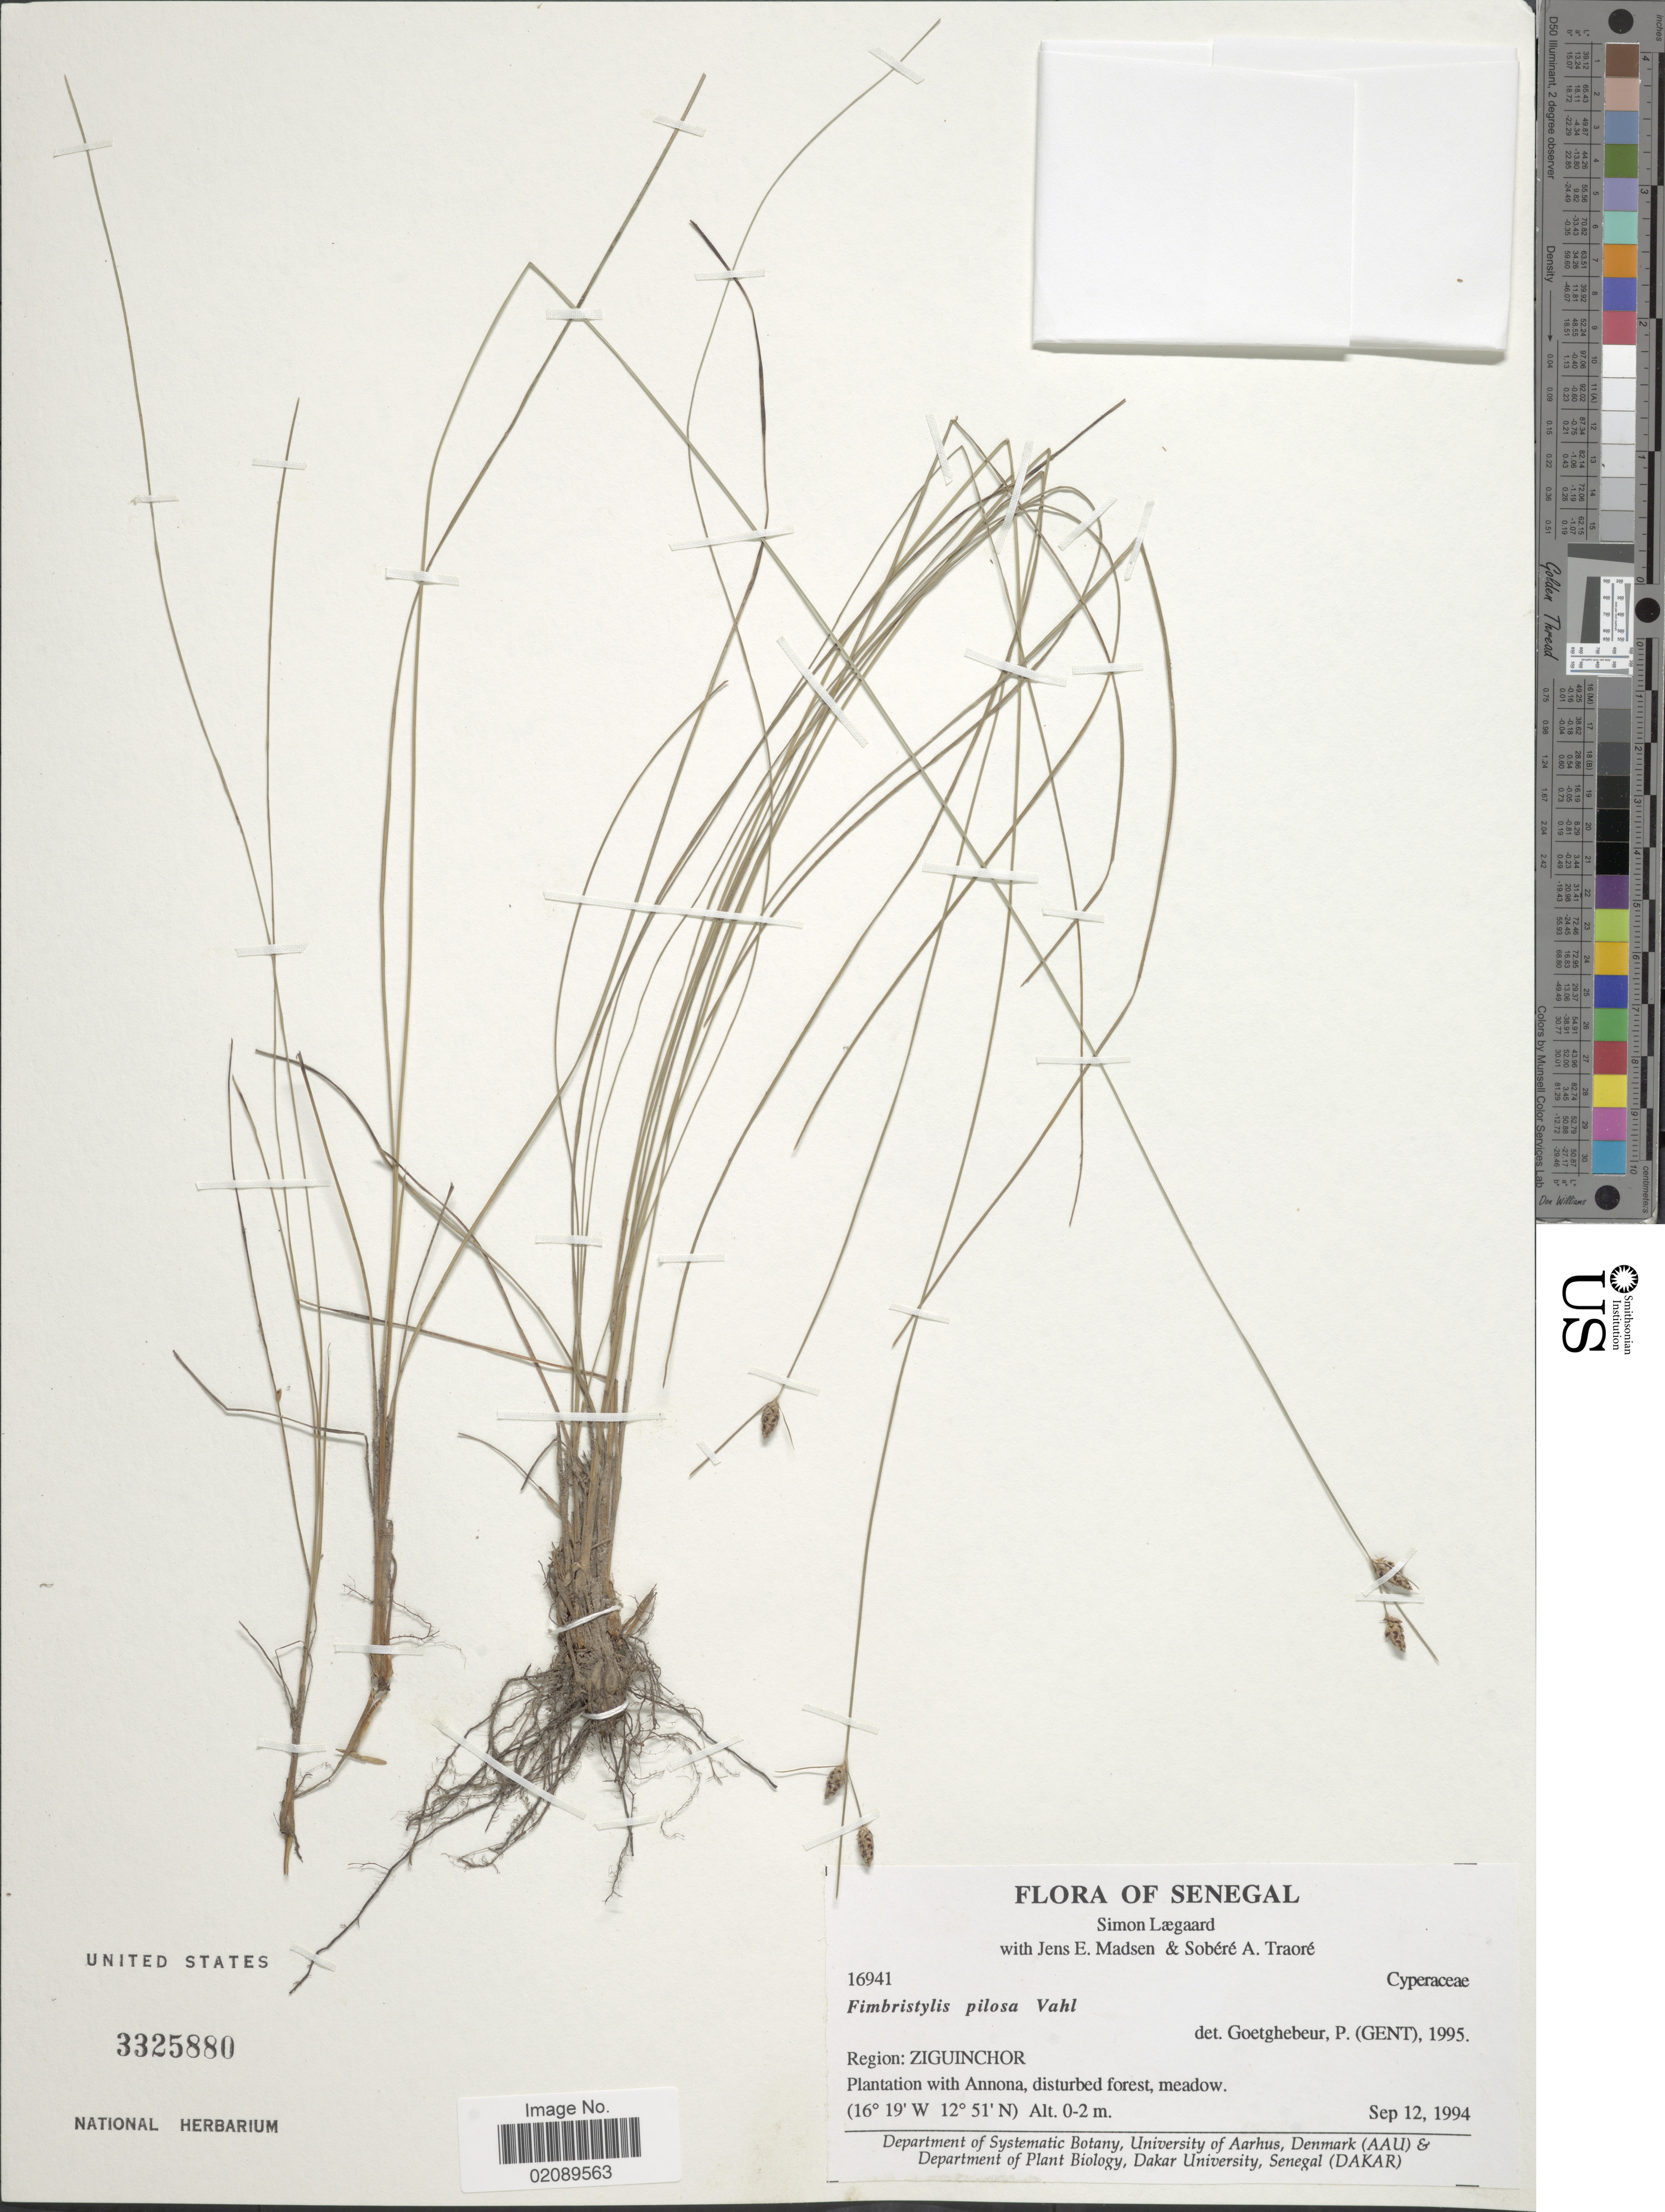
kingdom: Plantae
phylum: Tracheophyta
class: Liliopsida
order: Poales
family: Cyperaceae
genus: Fimbristylis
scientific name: Fimbristylis pilosa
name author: Vahl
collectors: S. Lægaard, J. E. Madsen & S. Traore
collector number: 16941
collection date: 1994-09-12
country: Senegal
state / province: Ziguinchor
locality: Plantation with Annona, disturbed forest, meadow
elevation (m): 0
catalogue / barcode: US 3325880